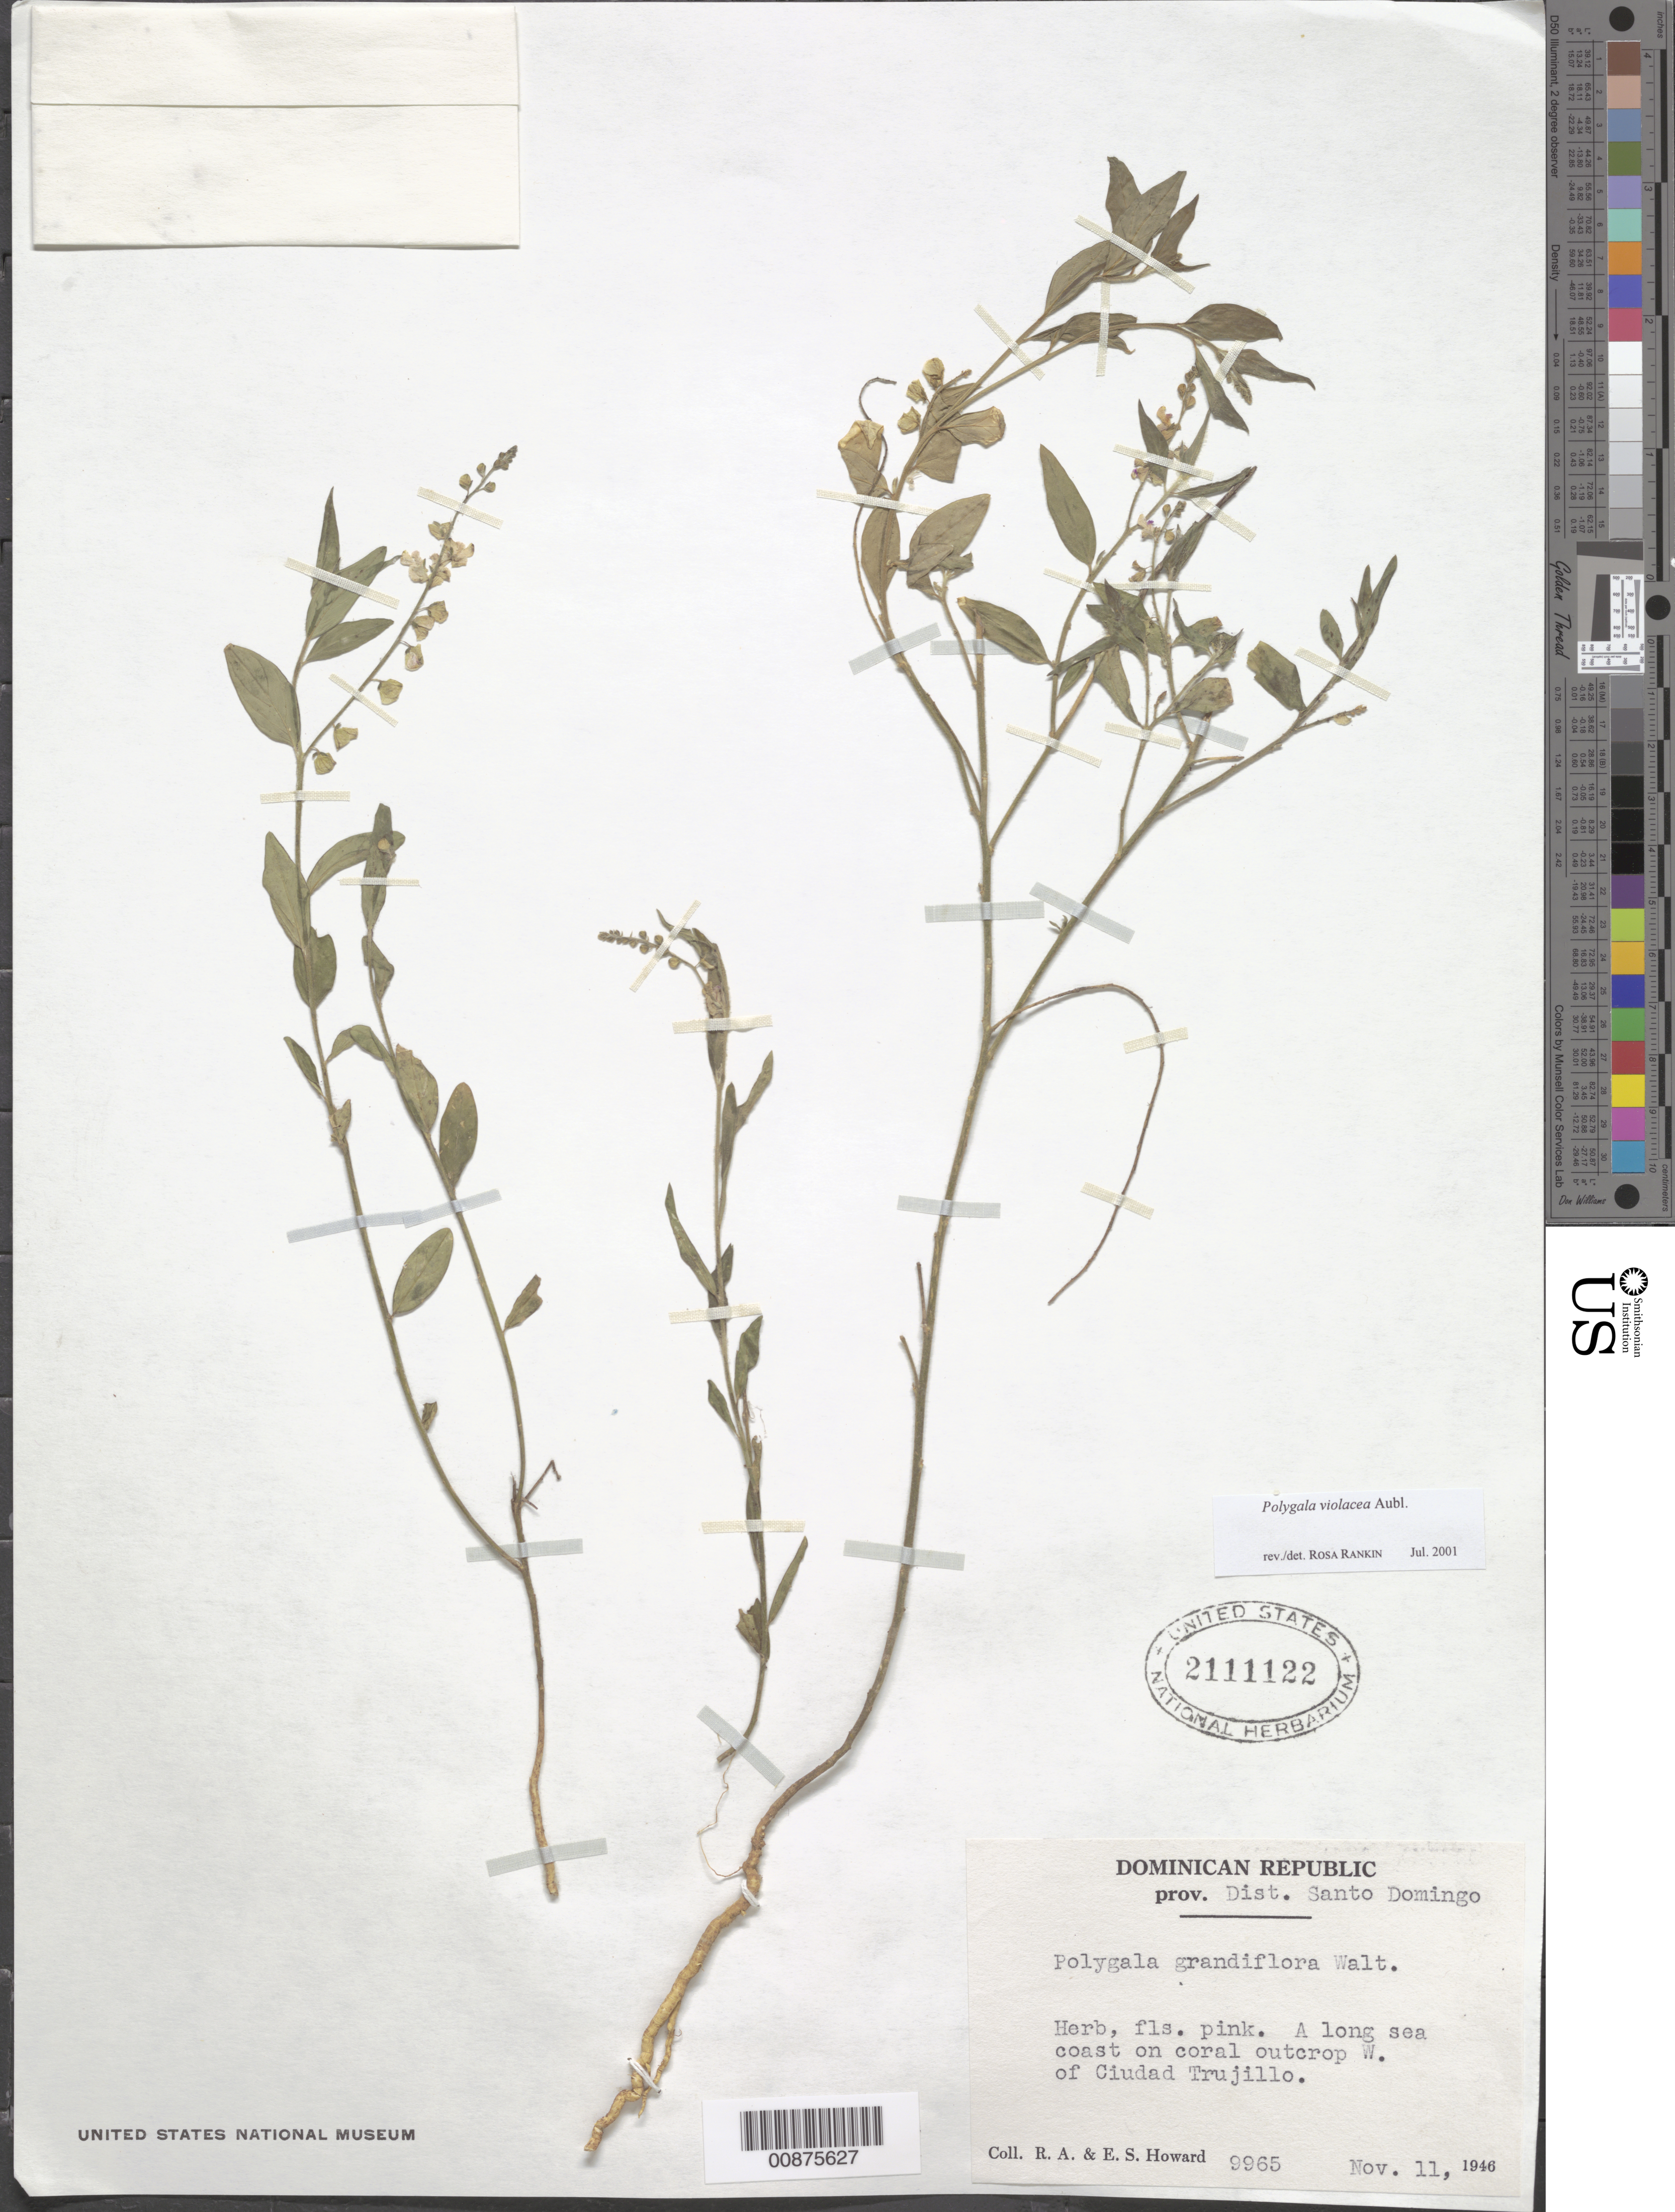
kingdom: Plantae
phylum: Tracheophyta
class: Magnoliopsida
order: Fabales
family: Polygalaceae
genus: Asemeia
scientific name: Asemeia violacea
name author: (Aubl.) J.F.B. Pastore & J.R. Abbott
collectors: R. A. Howard & E. S. Howard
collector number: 9965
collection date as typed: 11 Nov 1946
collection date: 1946-11-11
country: Dominican Republic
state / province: Distrito Nacional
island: Hispaniola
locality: W of Santo Domingo City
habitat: Along sea coast on coral outcrop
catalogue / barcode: US 2111122